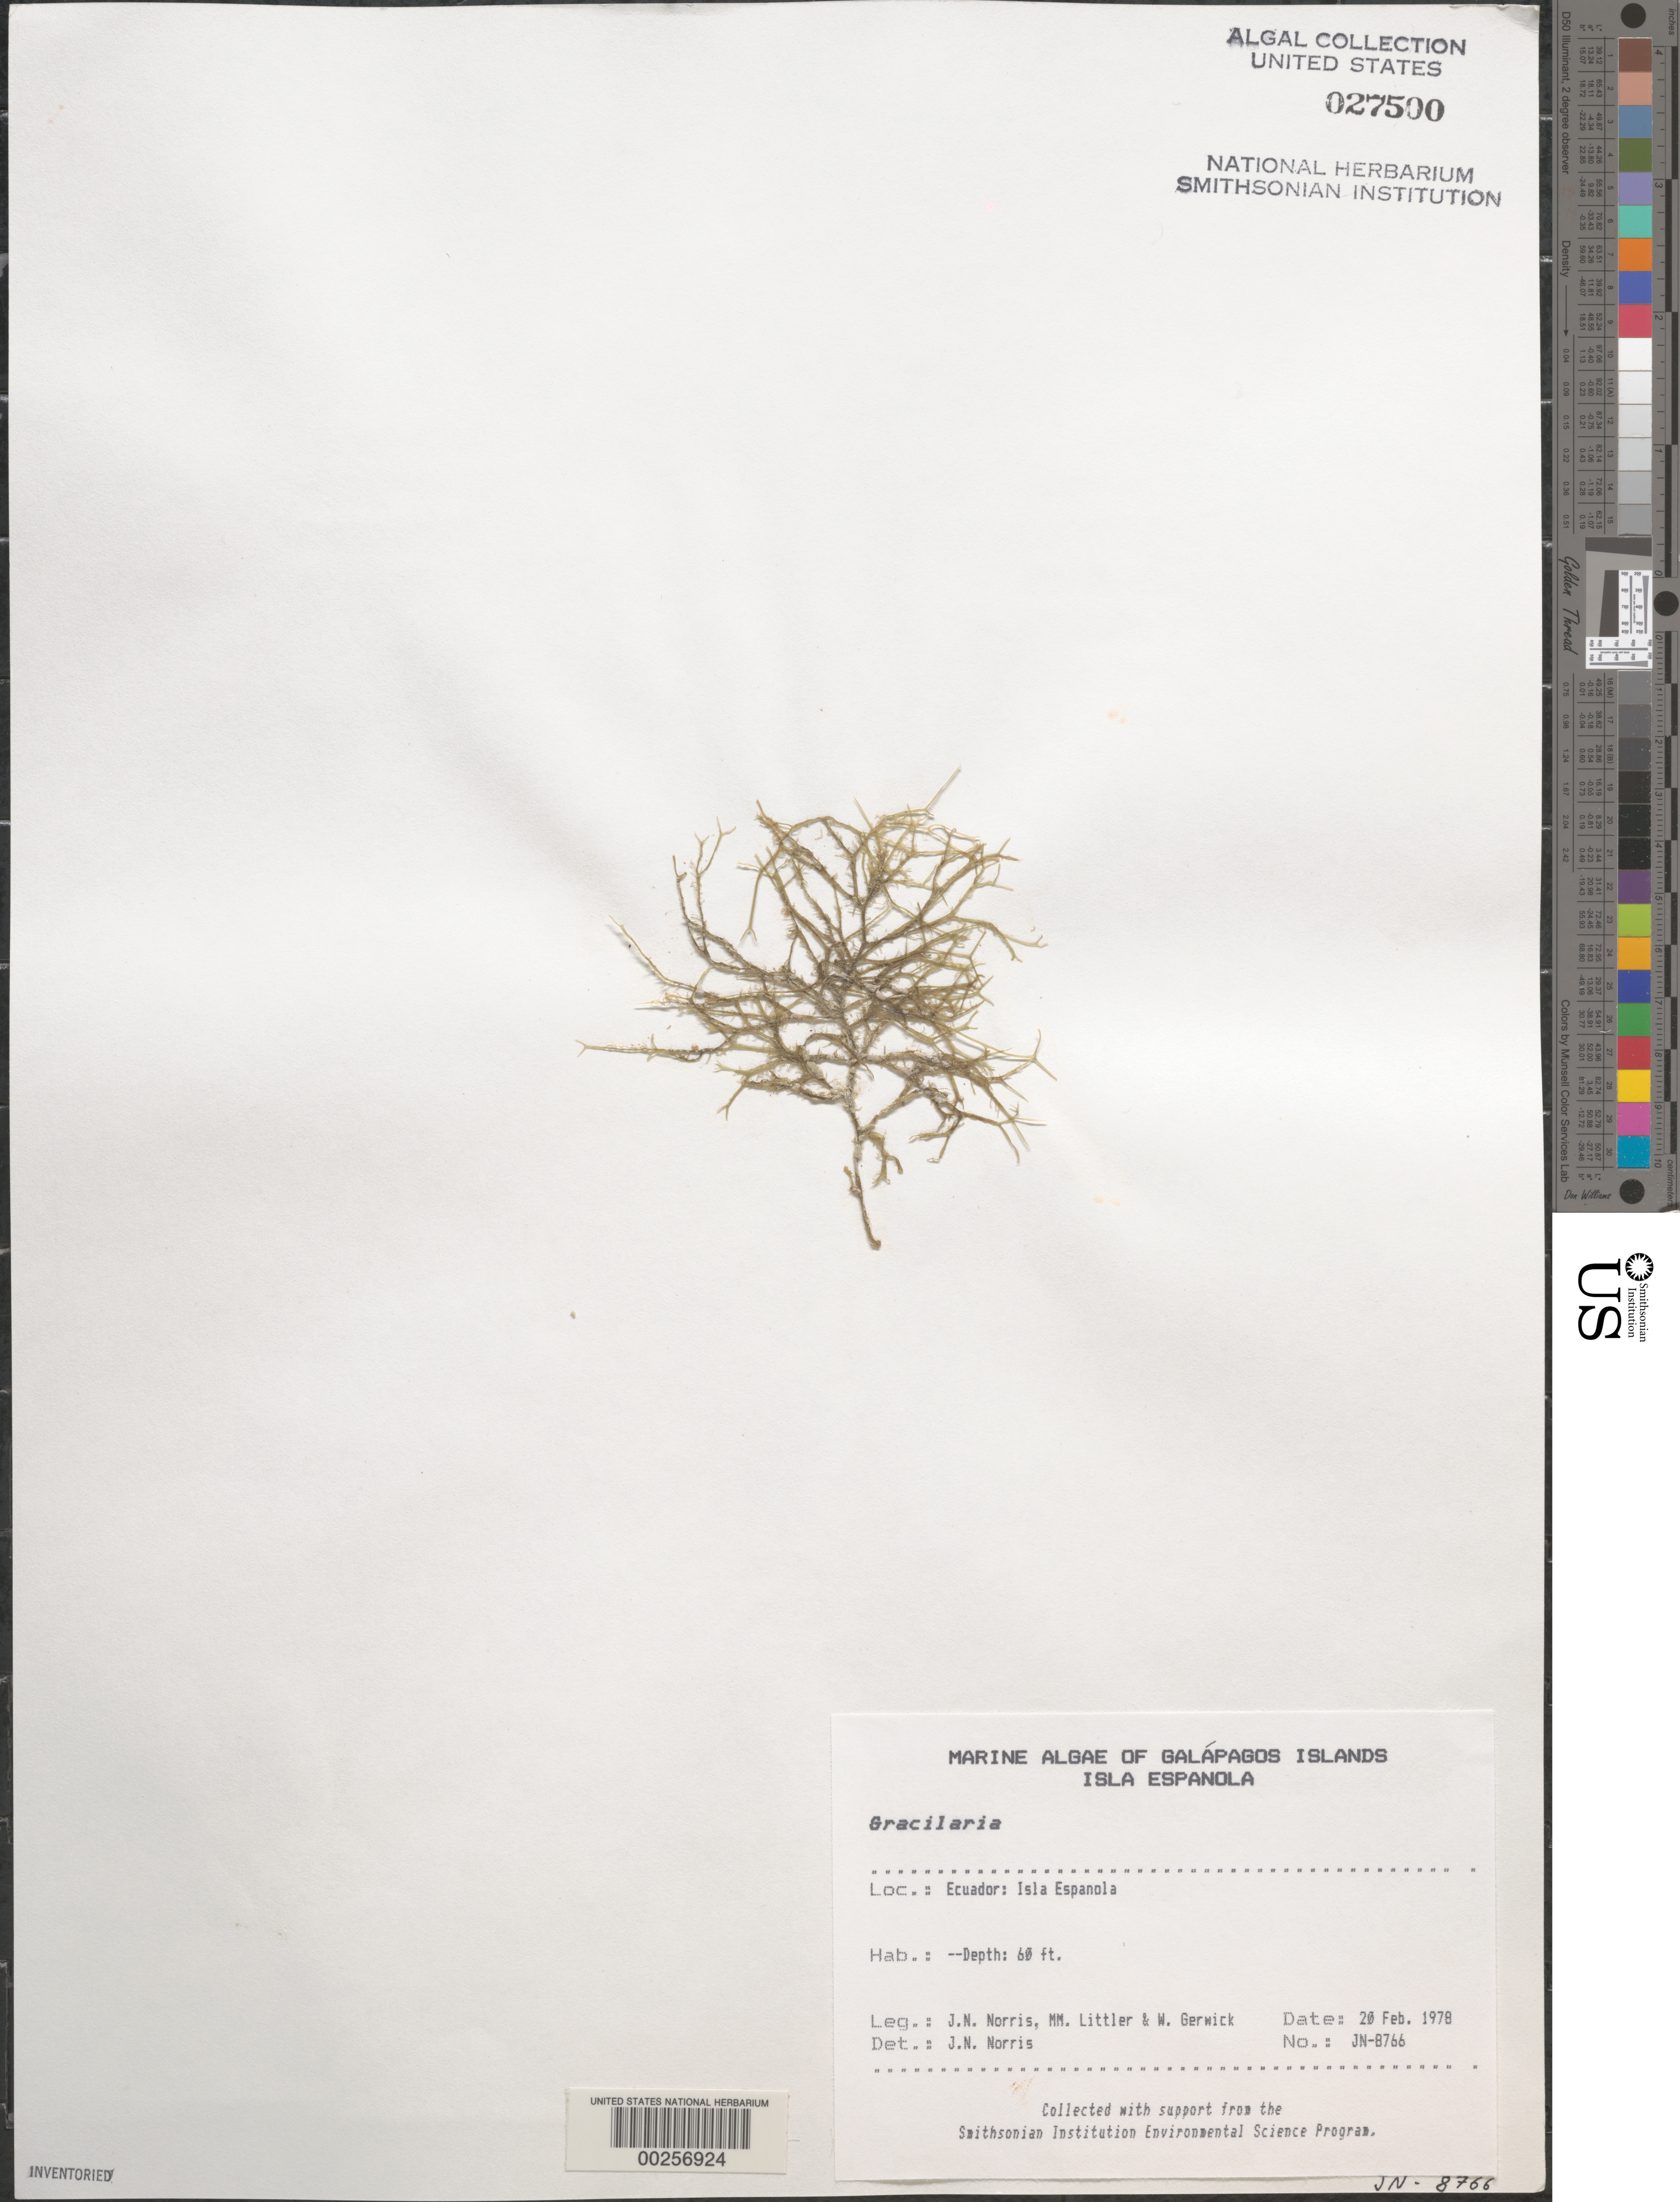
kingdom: Plantae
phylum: Rhodophyta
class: Florideophyceae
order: Gracilariales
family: Gracilariaceae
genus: Gracilaria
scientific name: Gracilaria sp.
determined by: Norris, James N.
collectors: J. N. Norris, M. M. Littler & W. Gerwick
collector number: JN-8766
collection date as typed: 20 Feb 1978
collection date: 1978-02-20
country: Ecuador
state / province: Colón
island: Española [Hood]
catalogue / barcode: US 27500